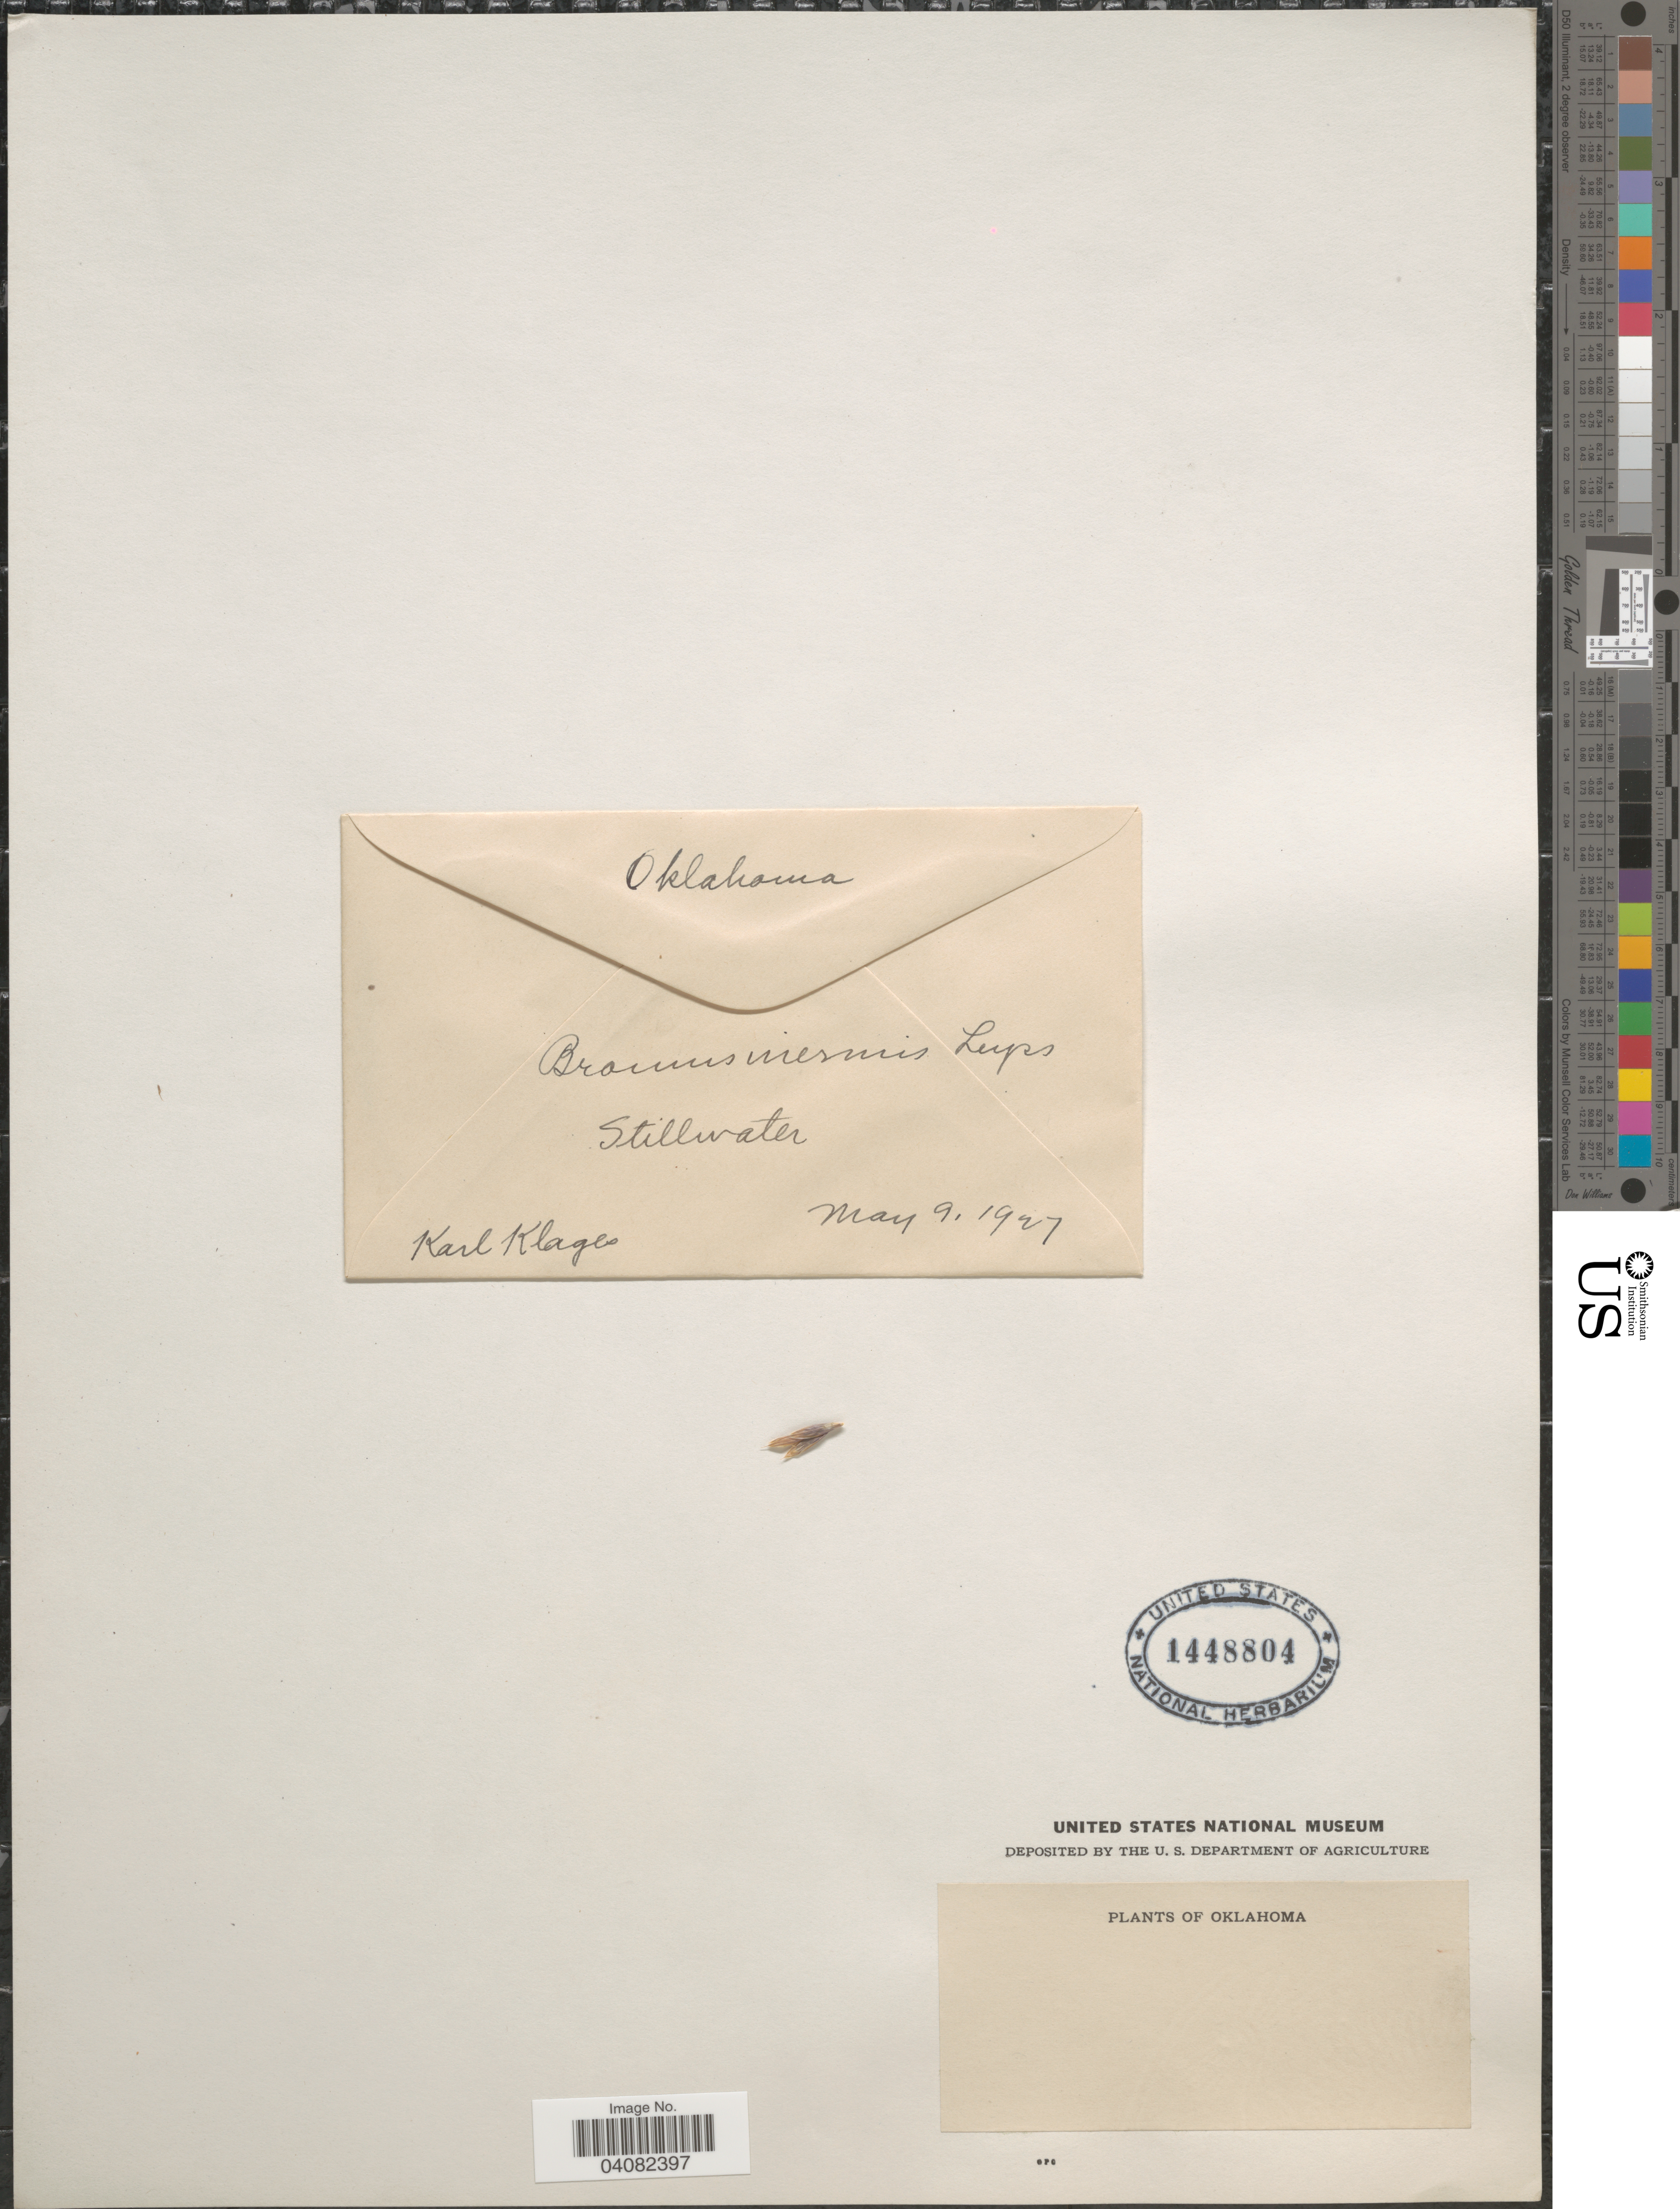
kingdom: Plantae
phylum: Tracheophyta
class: Liliopsida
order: Poales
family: Poaceae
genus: Bromus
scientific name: Bromus inermis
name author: Leyss.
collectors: K. Klages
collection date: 1927-05-09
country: United States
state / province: Oklahoma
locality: Stillwater.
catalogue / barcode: US 1448804